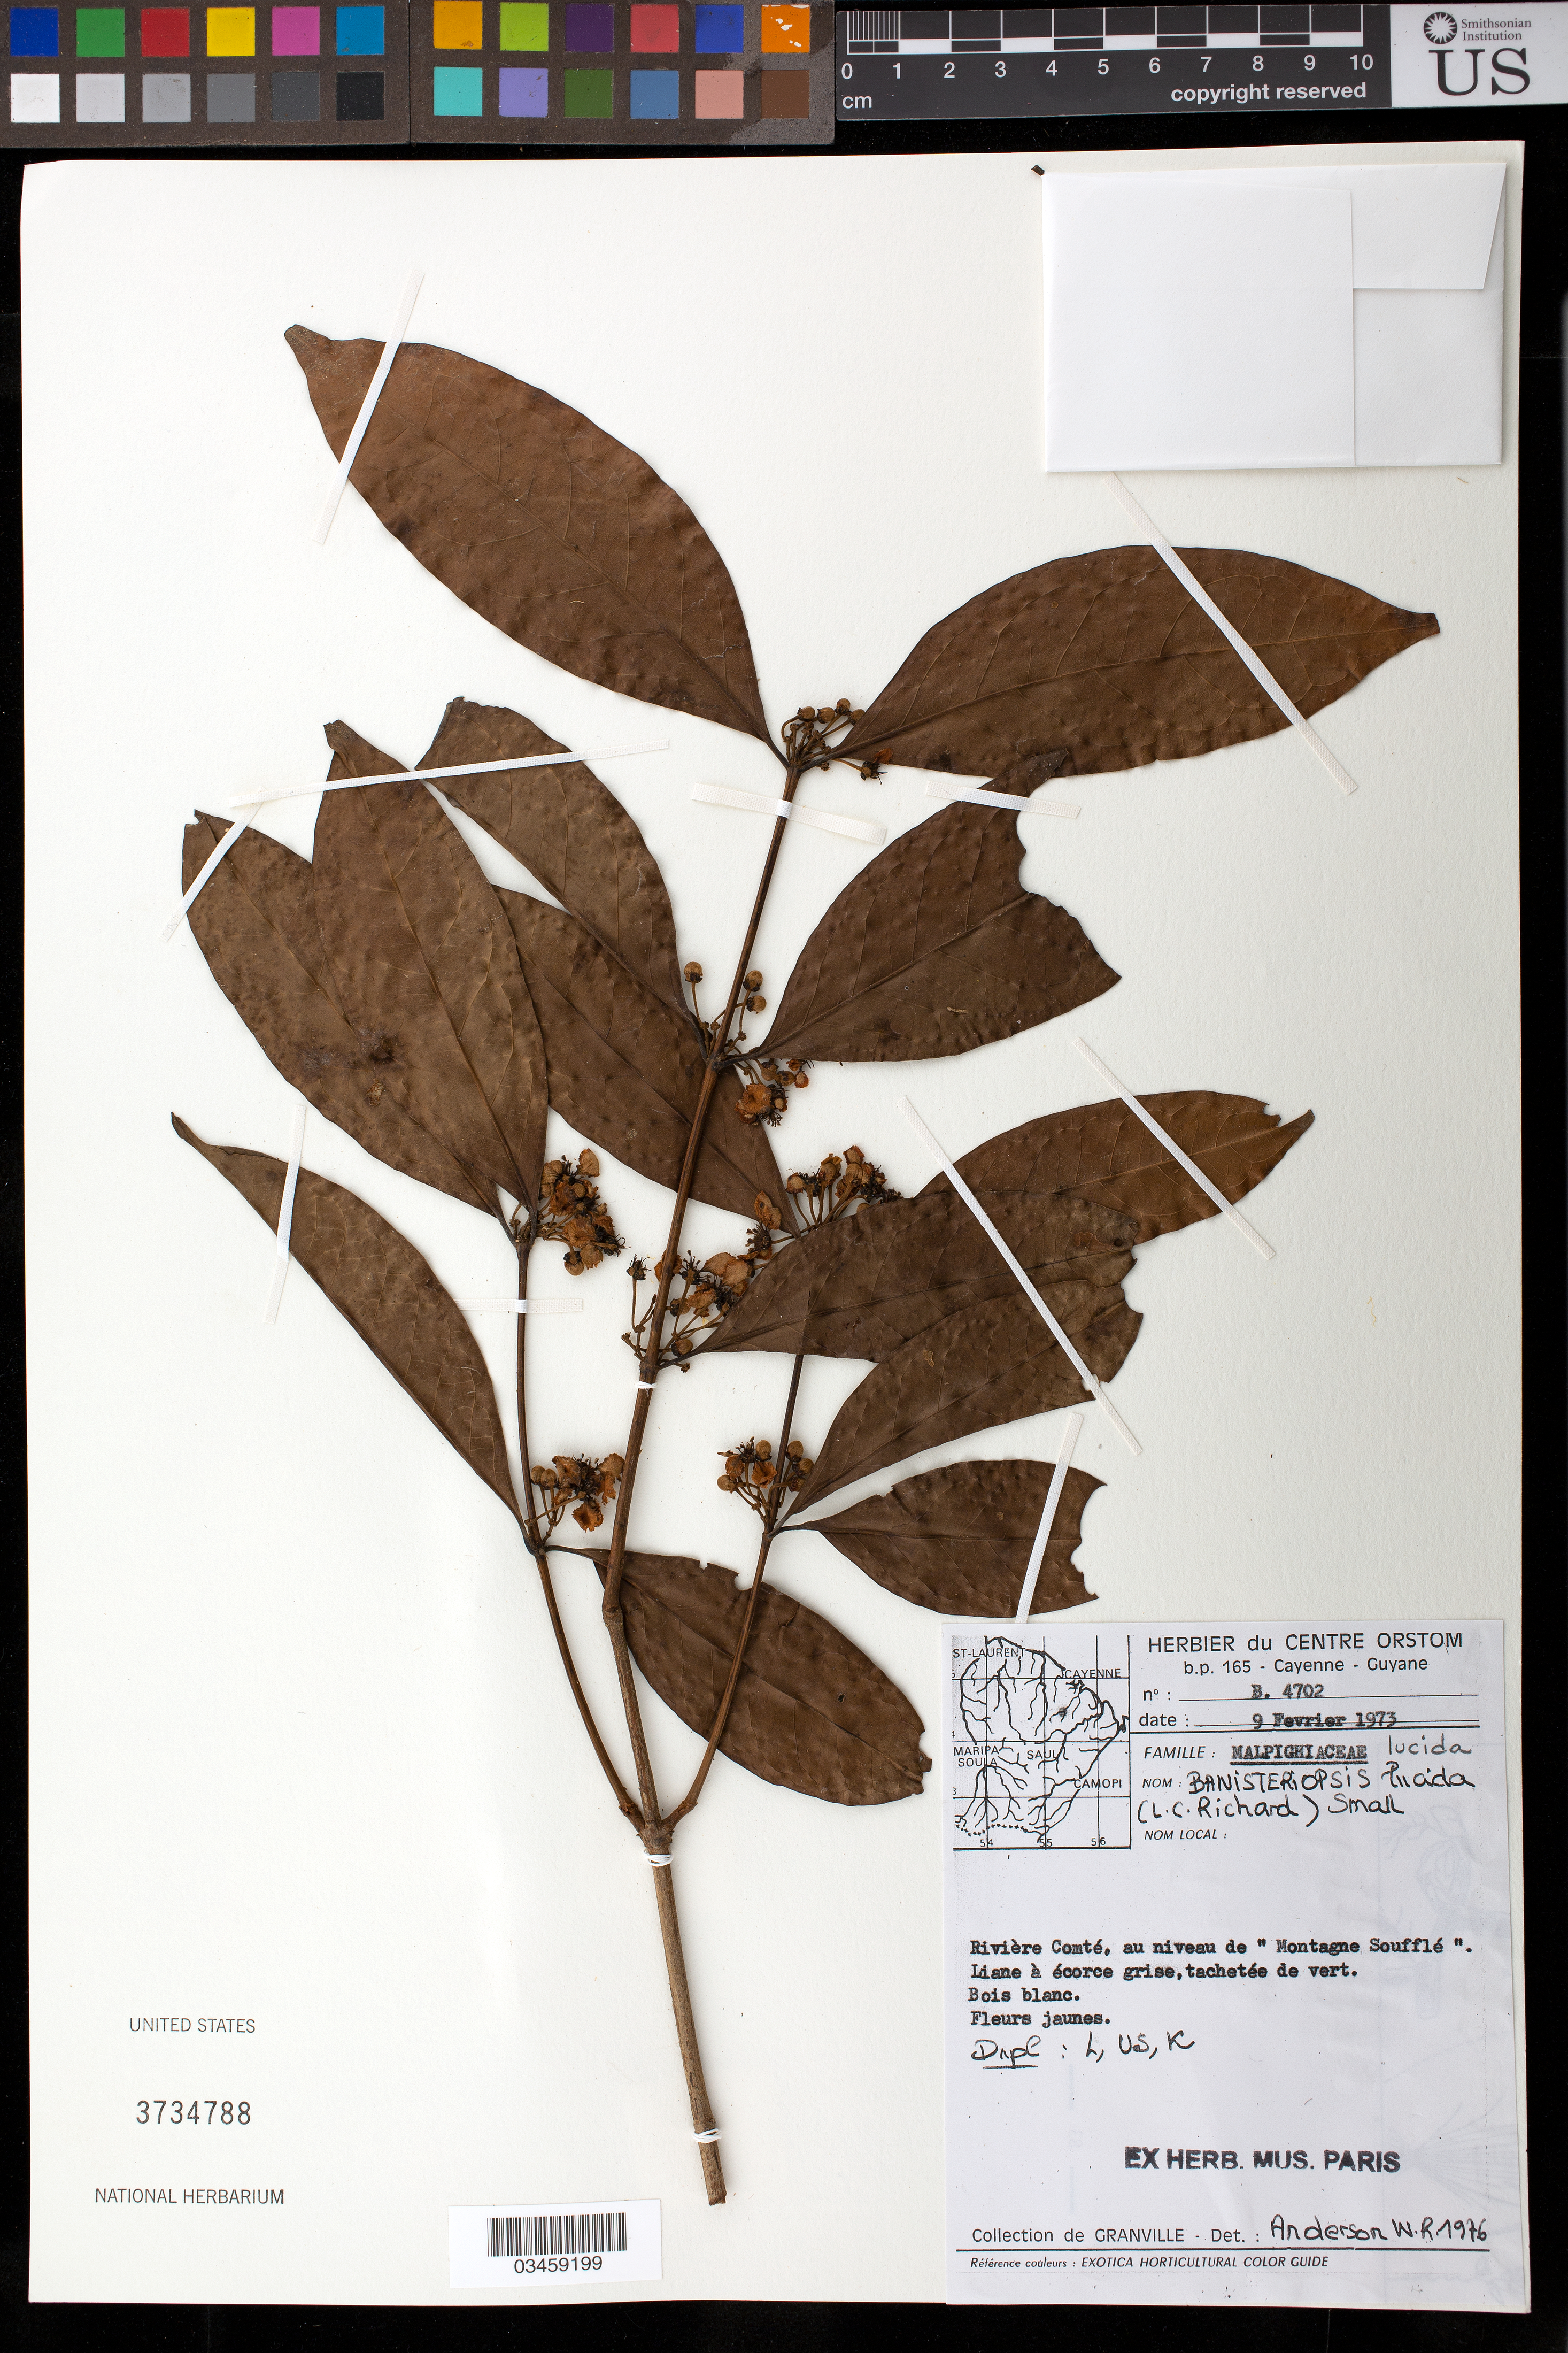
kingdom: Plantae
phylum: Tracheophyta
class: Magnoliopsida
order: Malpighiales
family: Malpighiaceae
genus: Banisteriopsis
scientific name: Banisteriopsis lucida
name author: (Rich.) Small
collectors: J.-J. de Granville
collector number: B 4702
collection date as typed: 09 Feb 1973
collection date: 1973-02-09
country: French Guiana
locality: Rivière Comté, au niveau de "Montagne Soufflé"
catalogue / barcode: US 3734788